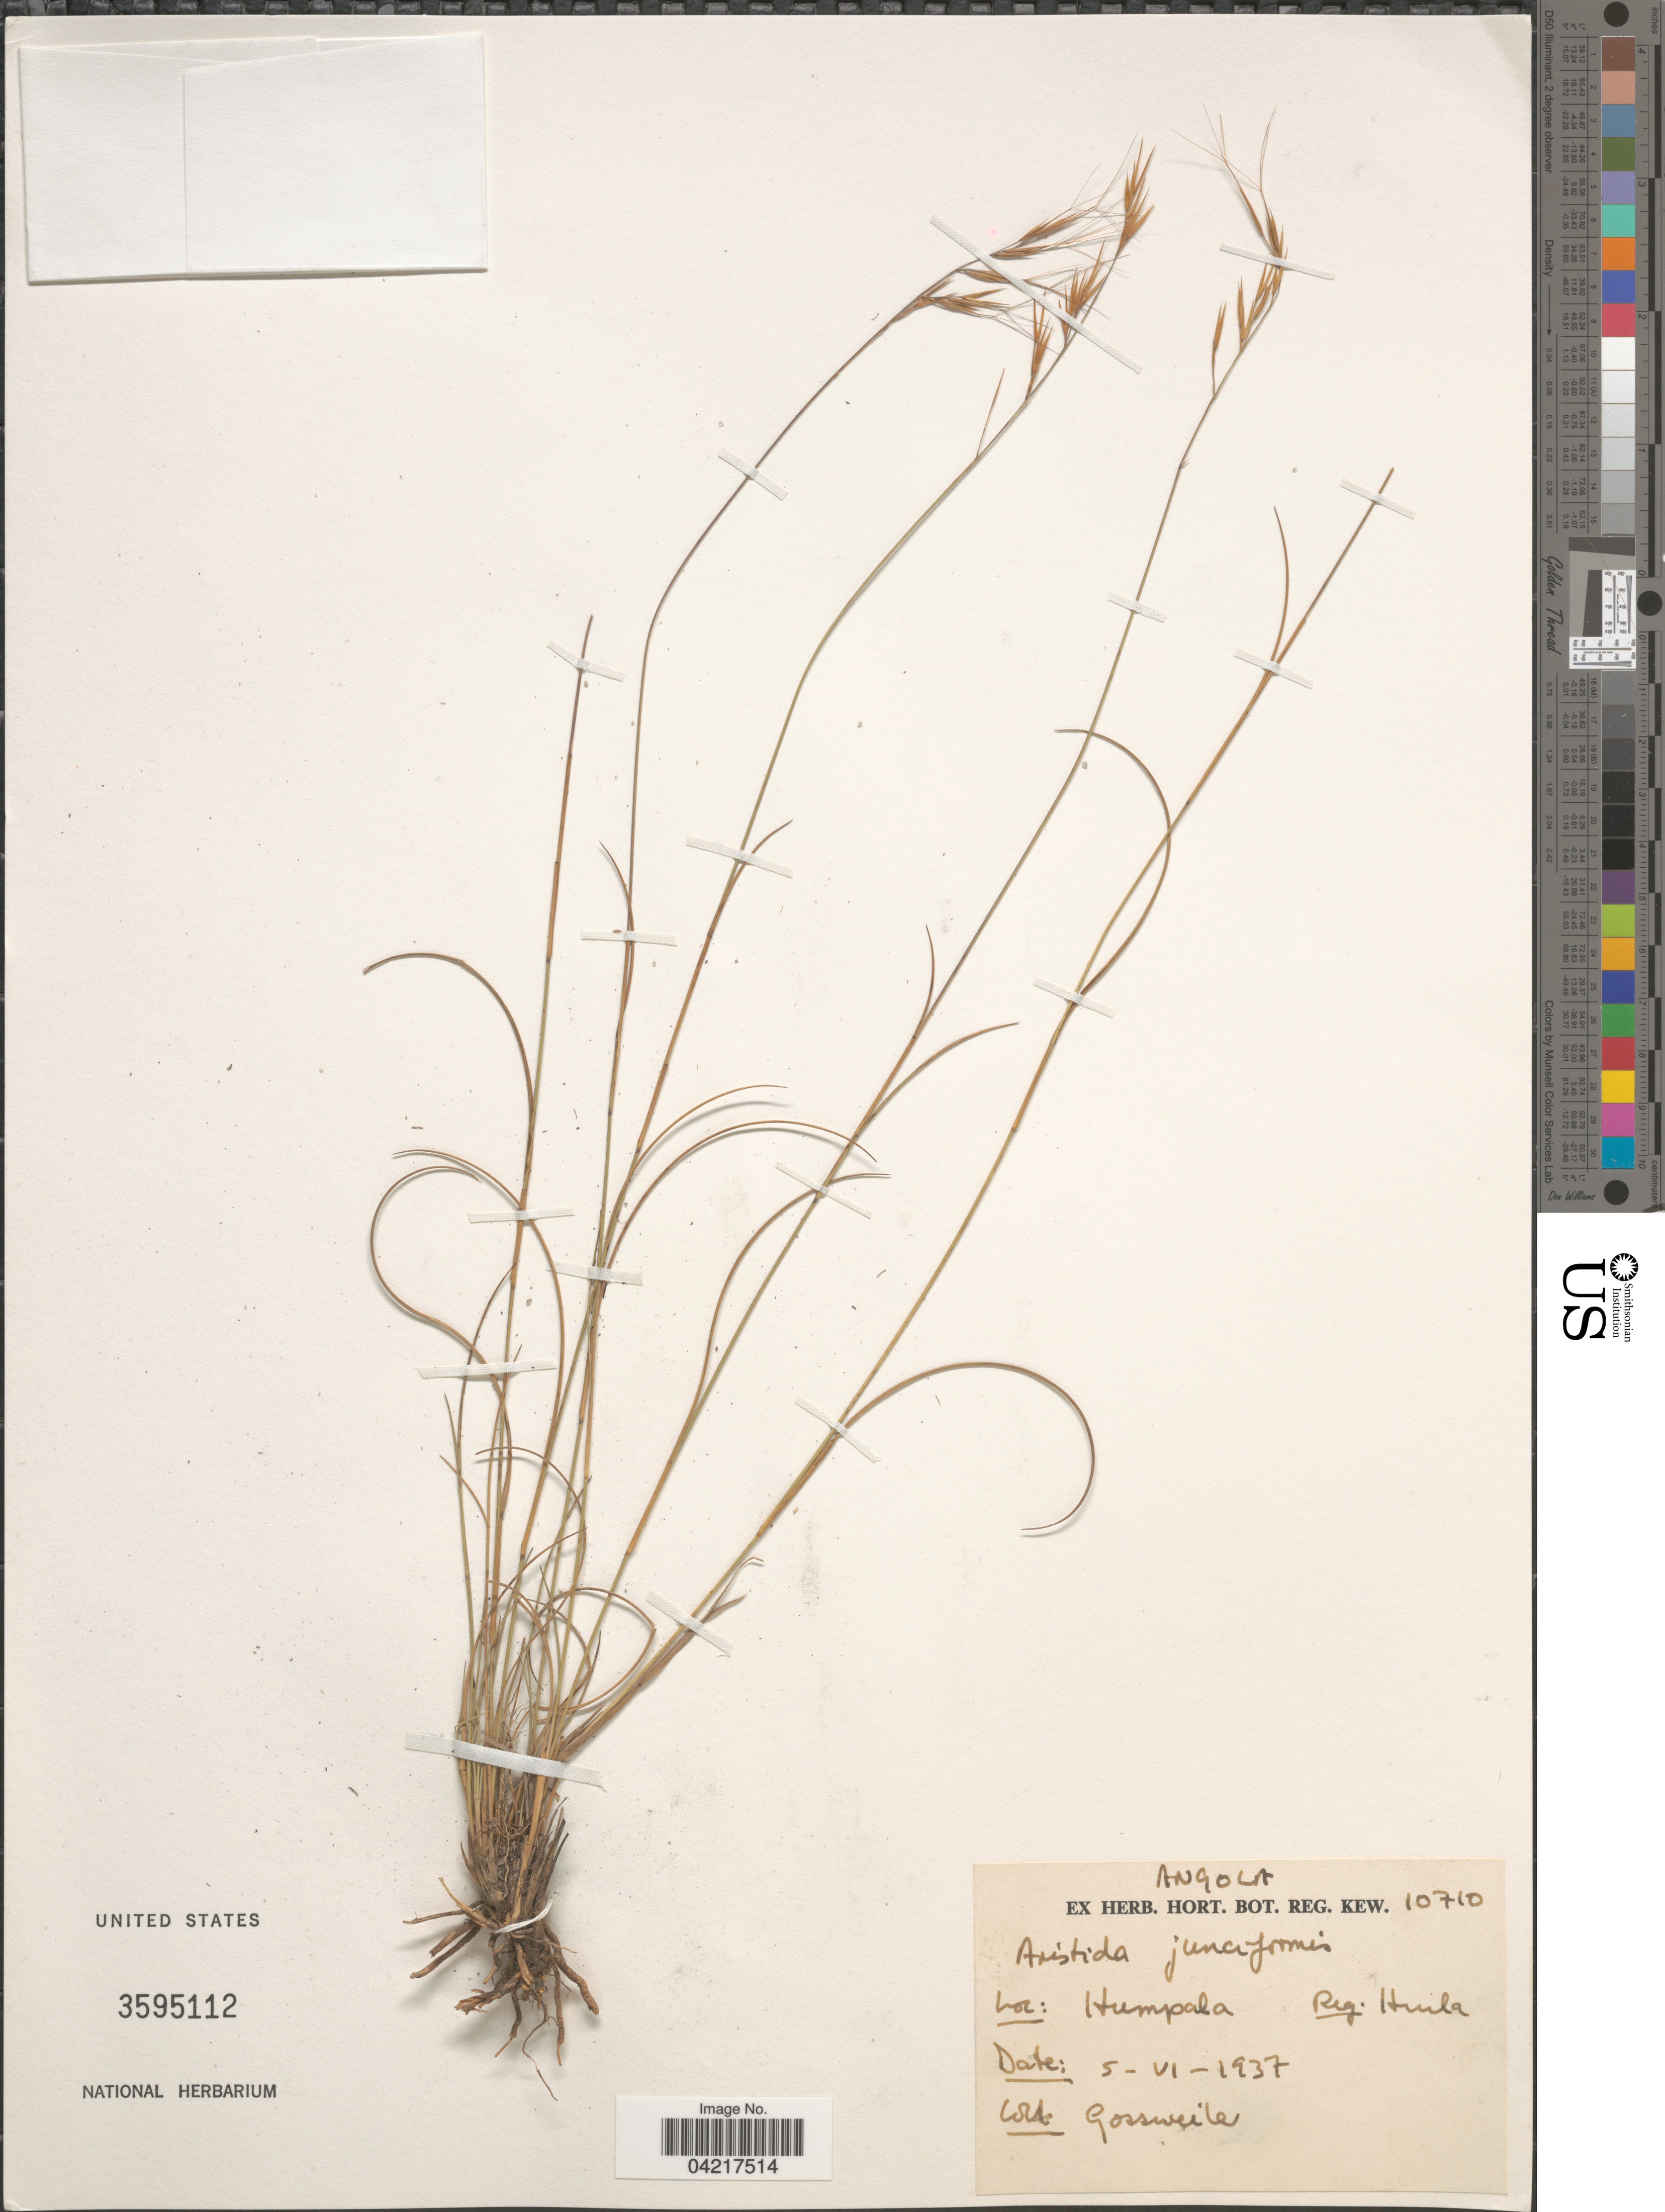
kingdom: Plantae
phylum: Tracheophyta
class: Liliopsida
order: Poales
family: Poaceae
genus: Aristida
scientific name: Aristida junciformis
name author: Trin. & Rupr.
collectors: -. Gossweiler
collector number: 10710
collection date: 1937-06-05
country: Angola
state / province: Huila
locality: Humpala. Reg. Huila.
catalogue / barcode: US 3595112